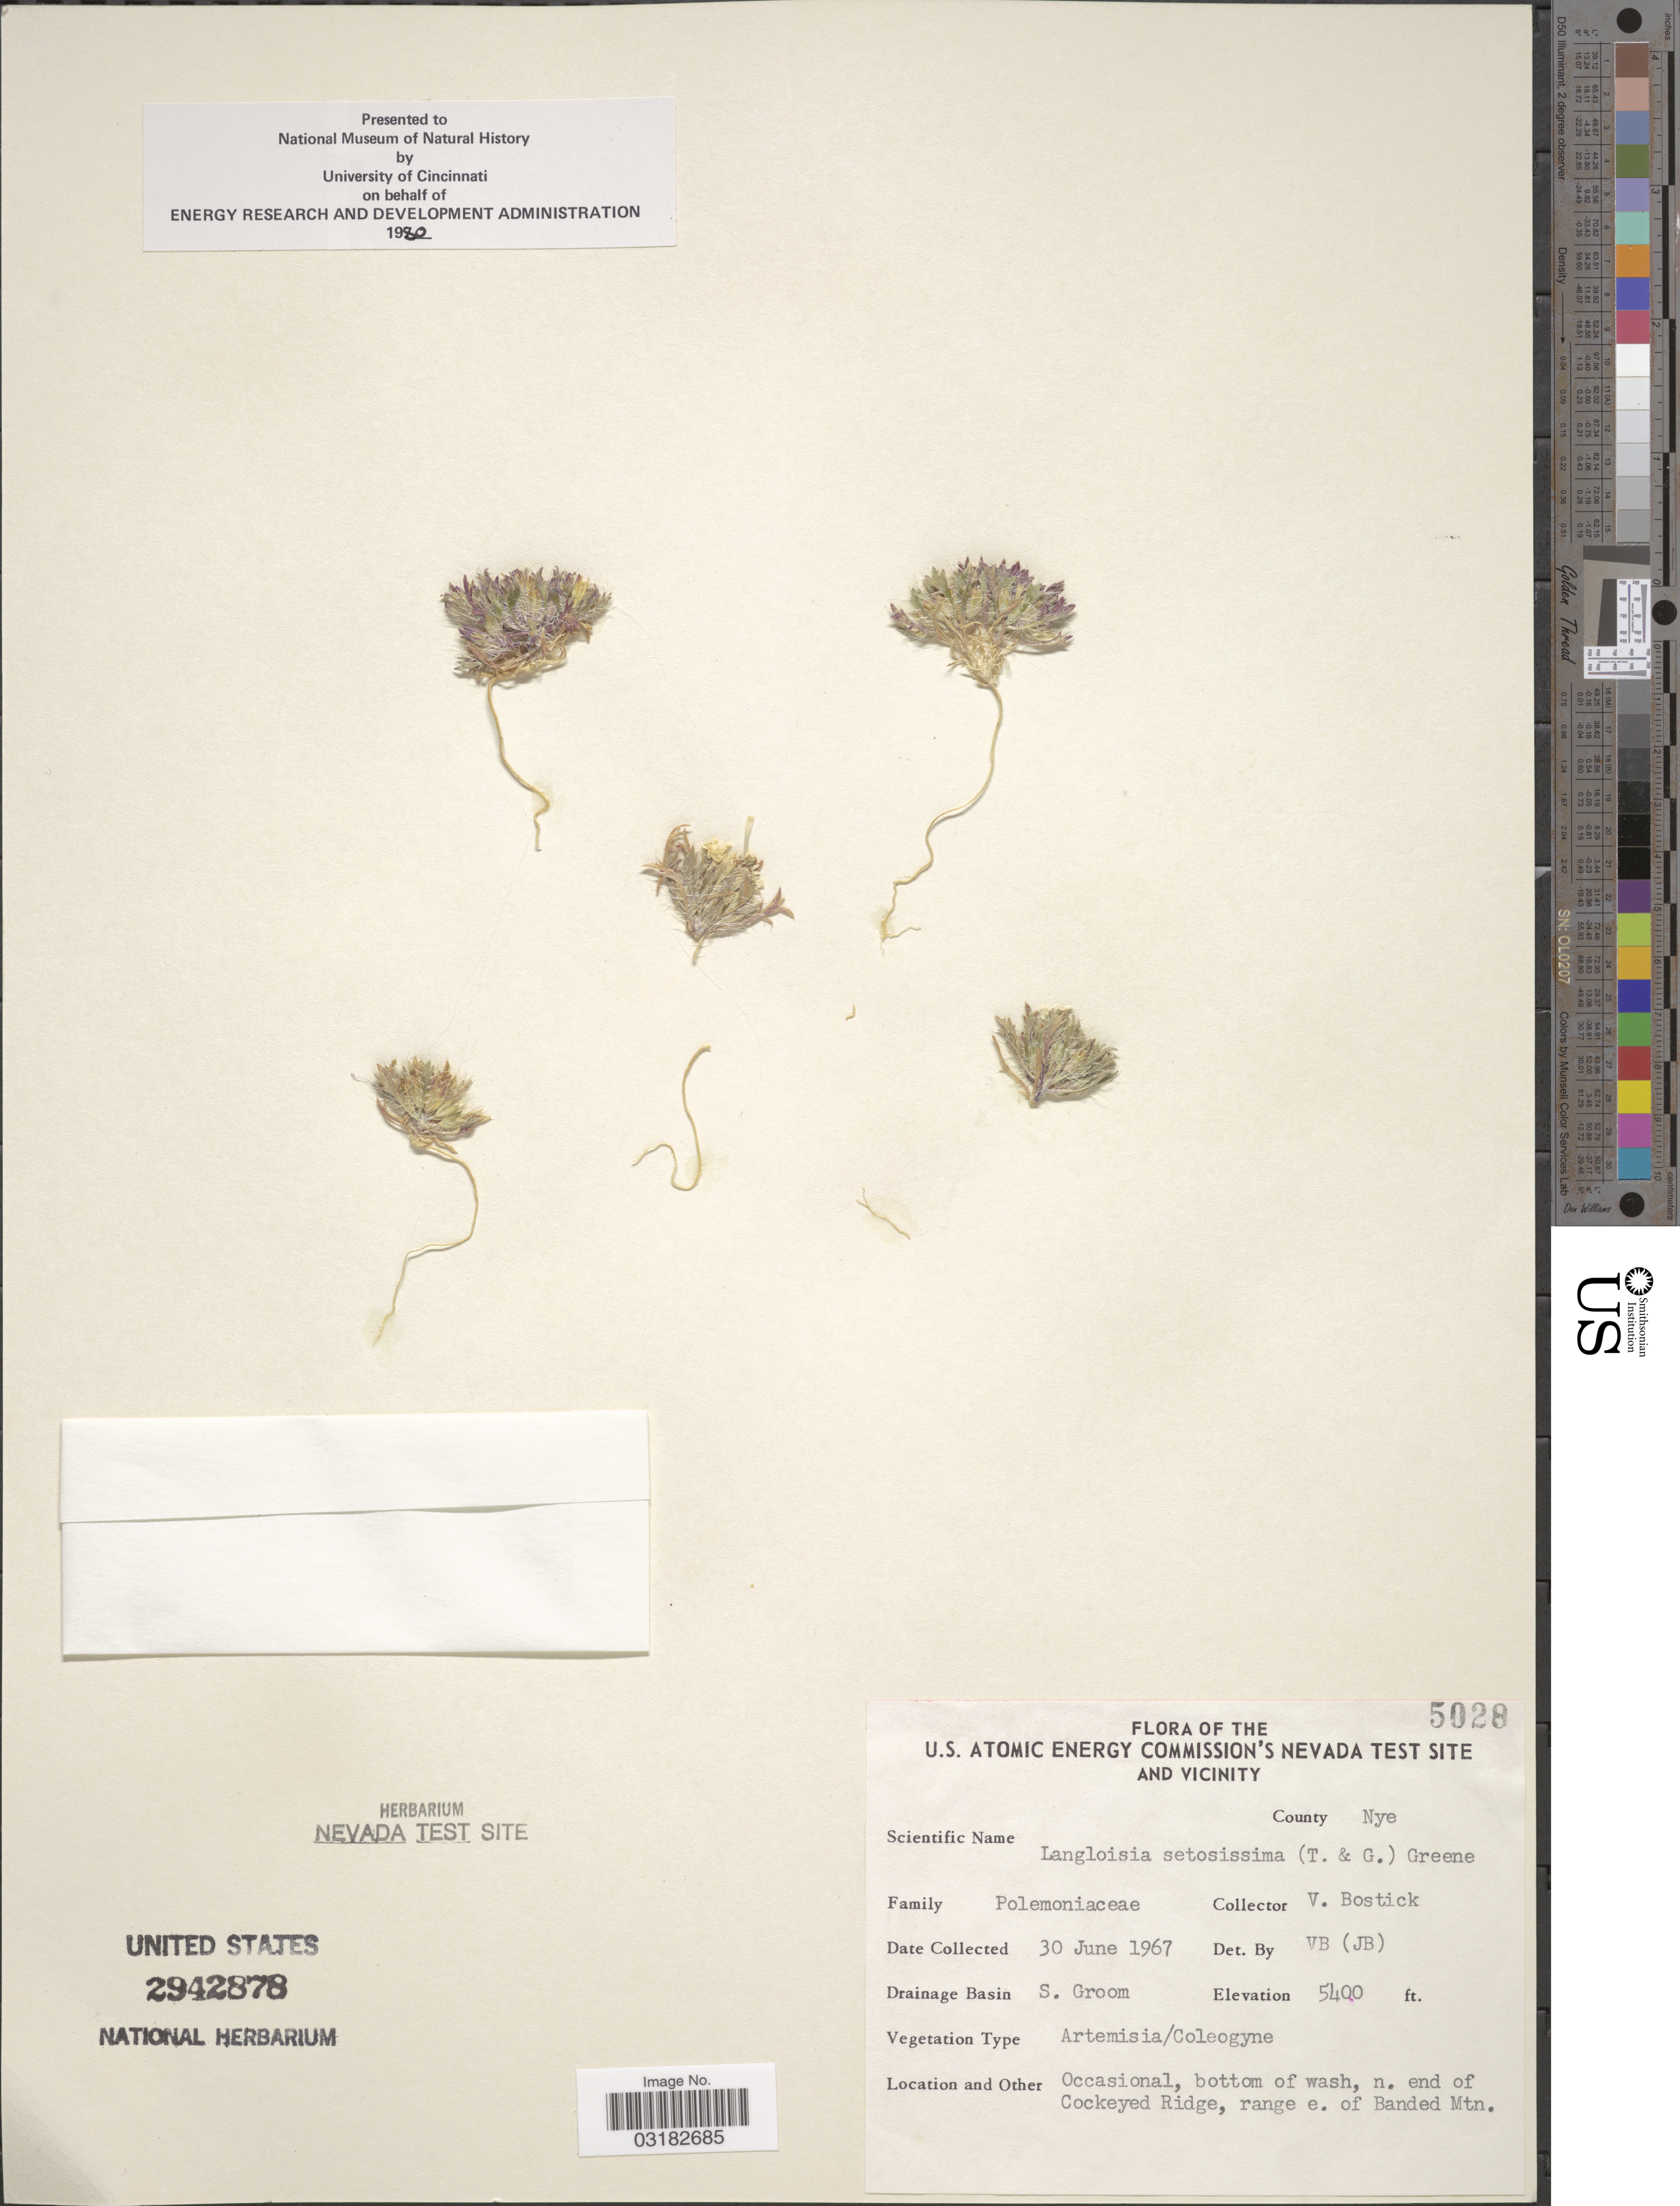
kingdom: Plantae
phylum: Tracheophyta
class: Magnoliopsida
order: Ericales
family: Polemoniaceae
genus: Langloisia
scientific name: Langloisia setosissima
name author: (Torr. & A. Gray) Greene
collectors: V. Bostick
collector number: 5028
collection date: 1967-06-30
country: United States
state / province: Nevada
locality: U.S. Atomic Energy Commission's Nevada Test Site and vicinity. County Nye. Drainage Basin S. Groom. Bottom of wash, n. end of Cockeyed Ridge, range e. of Banded Mtn.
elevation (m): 1646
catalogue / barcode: US 2942878